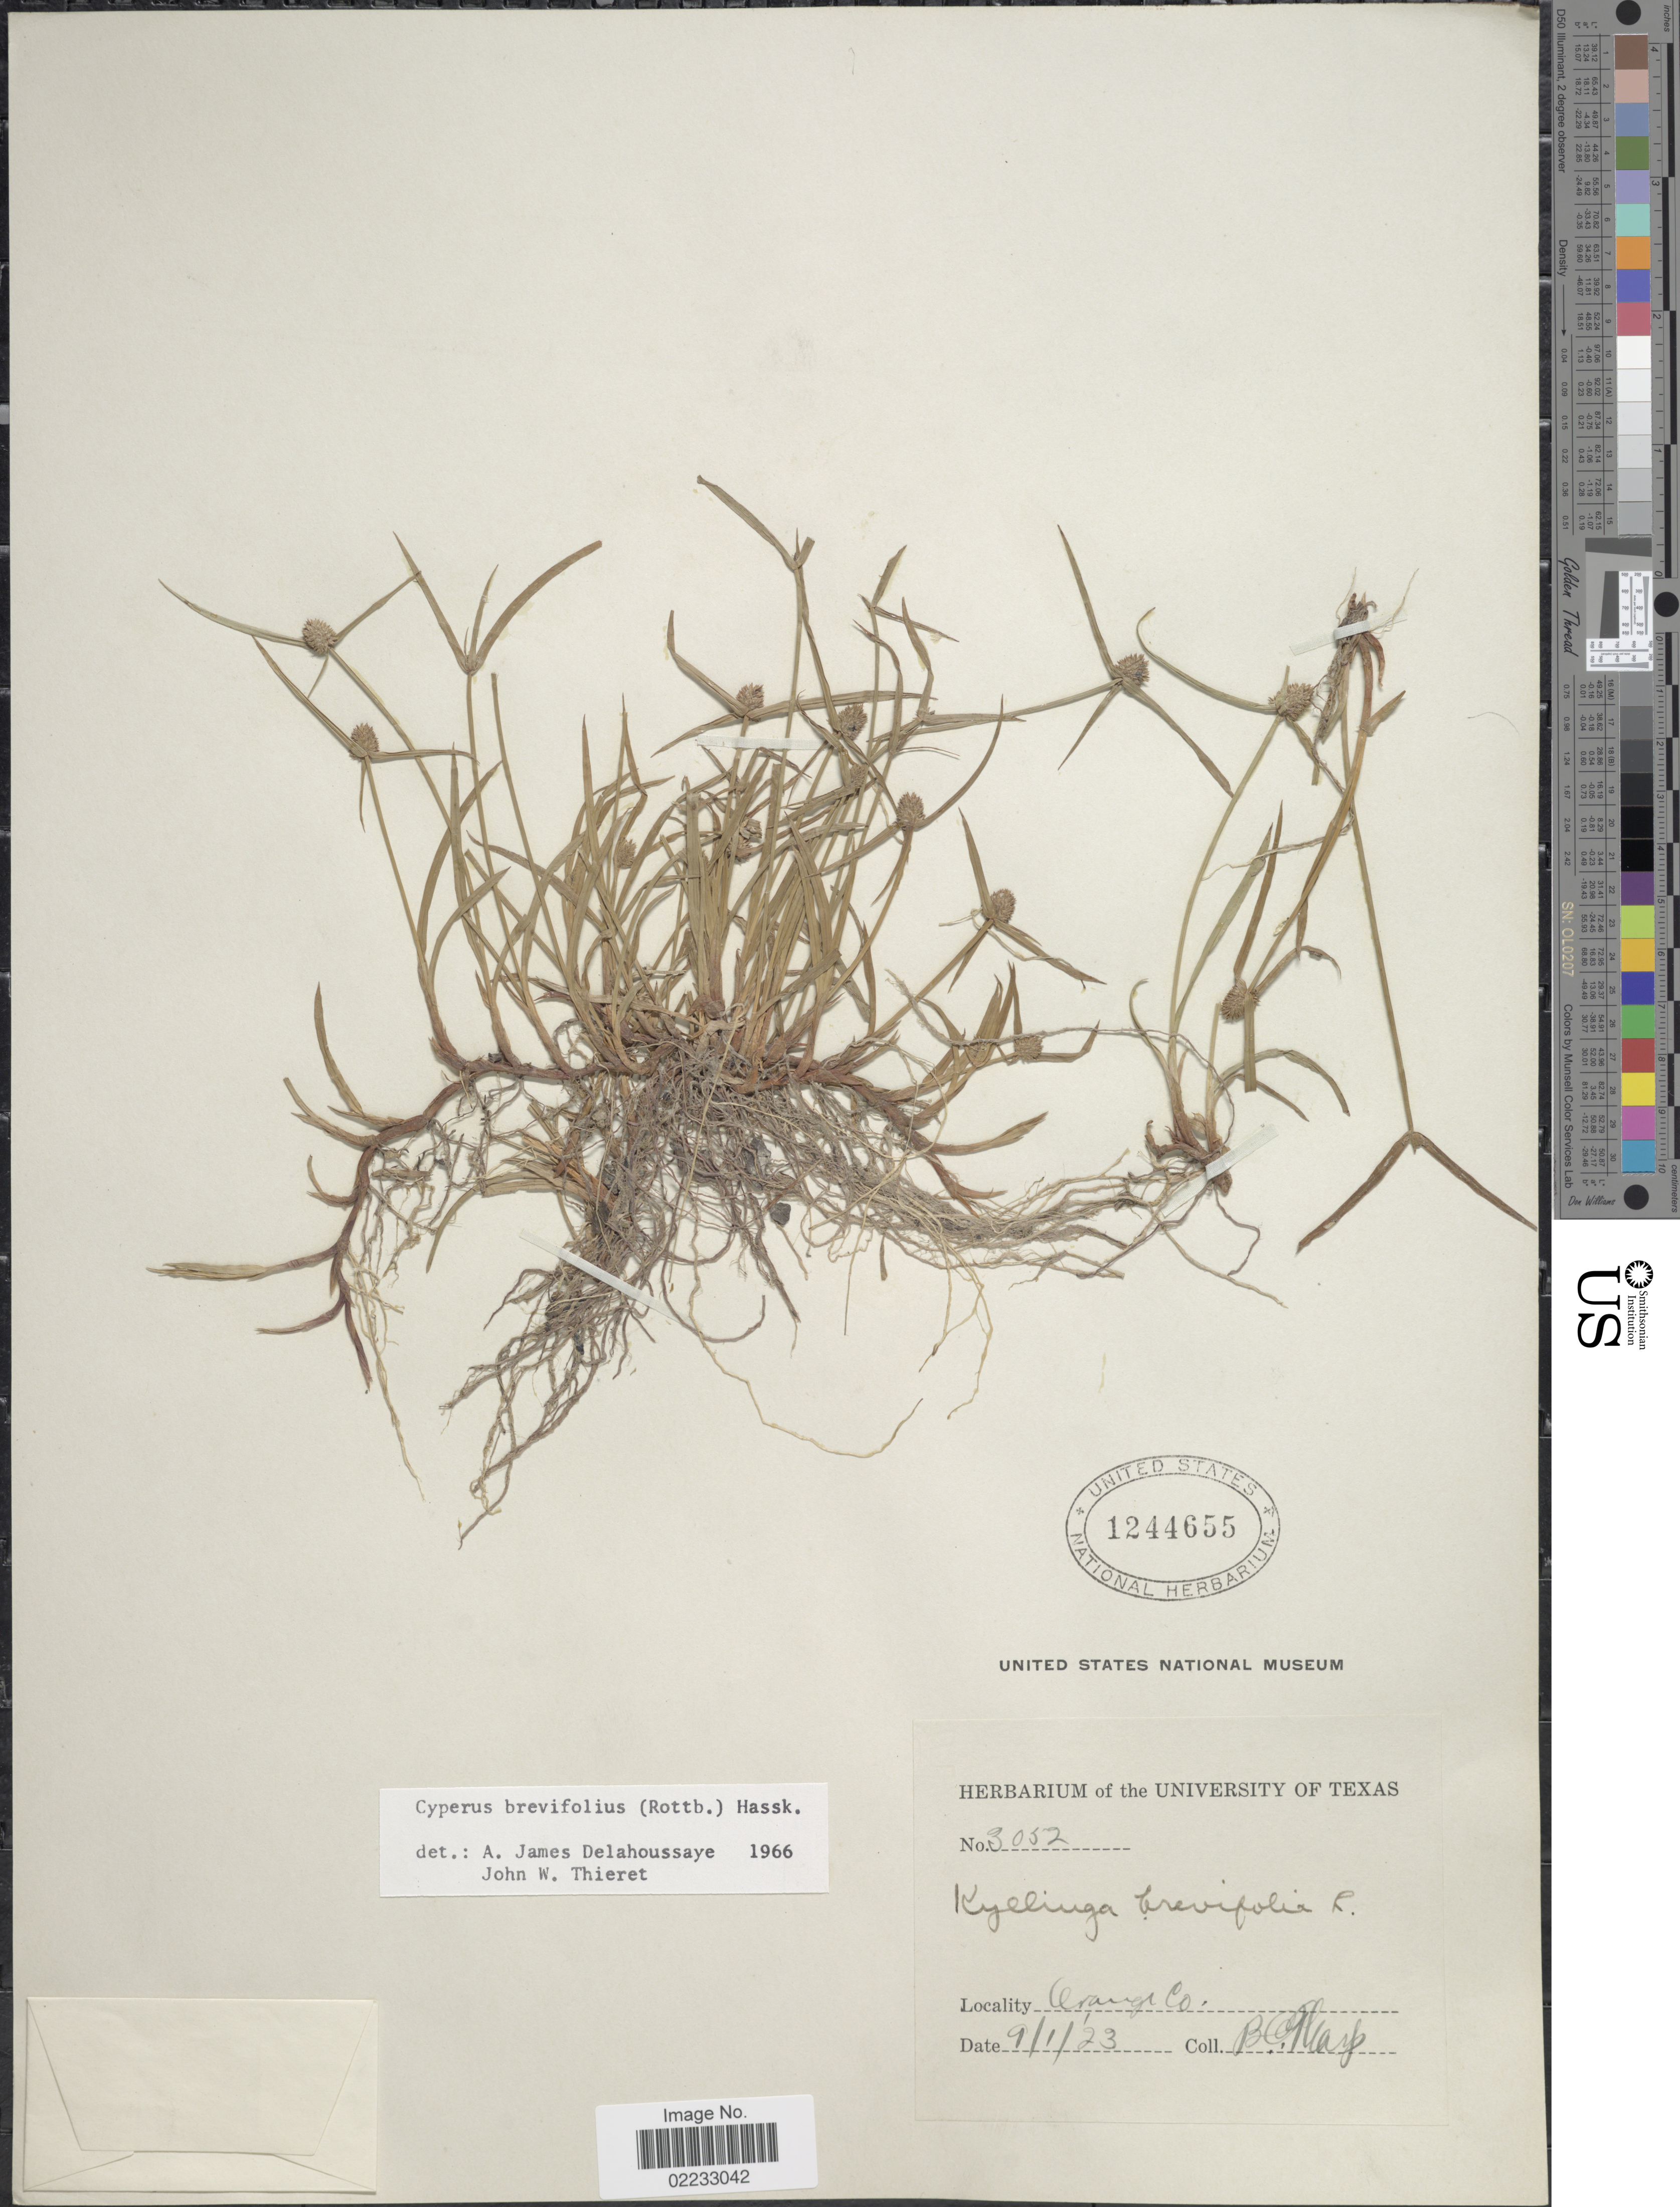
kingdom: Plantae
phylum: Tracheophyta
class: Liliopsida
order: Poales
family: Cyperaceae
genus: Cyperus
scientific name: Cyperus brevifolius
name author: (Rottb.) Hassk.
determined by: Strong, M. T., (US), Smithsonian Institution - National Museum of Natural History (UNITED STATES)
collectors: B. C. Tharp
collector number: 3052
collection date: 1923-09-01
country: United States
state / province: Texas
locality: Orange Co.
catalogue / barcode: US 1244655